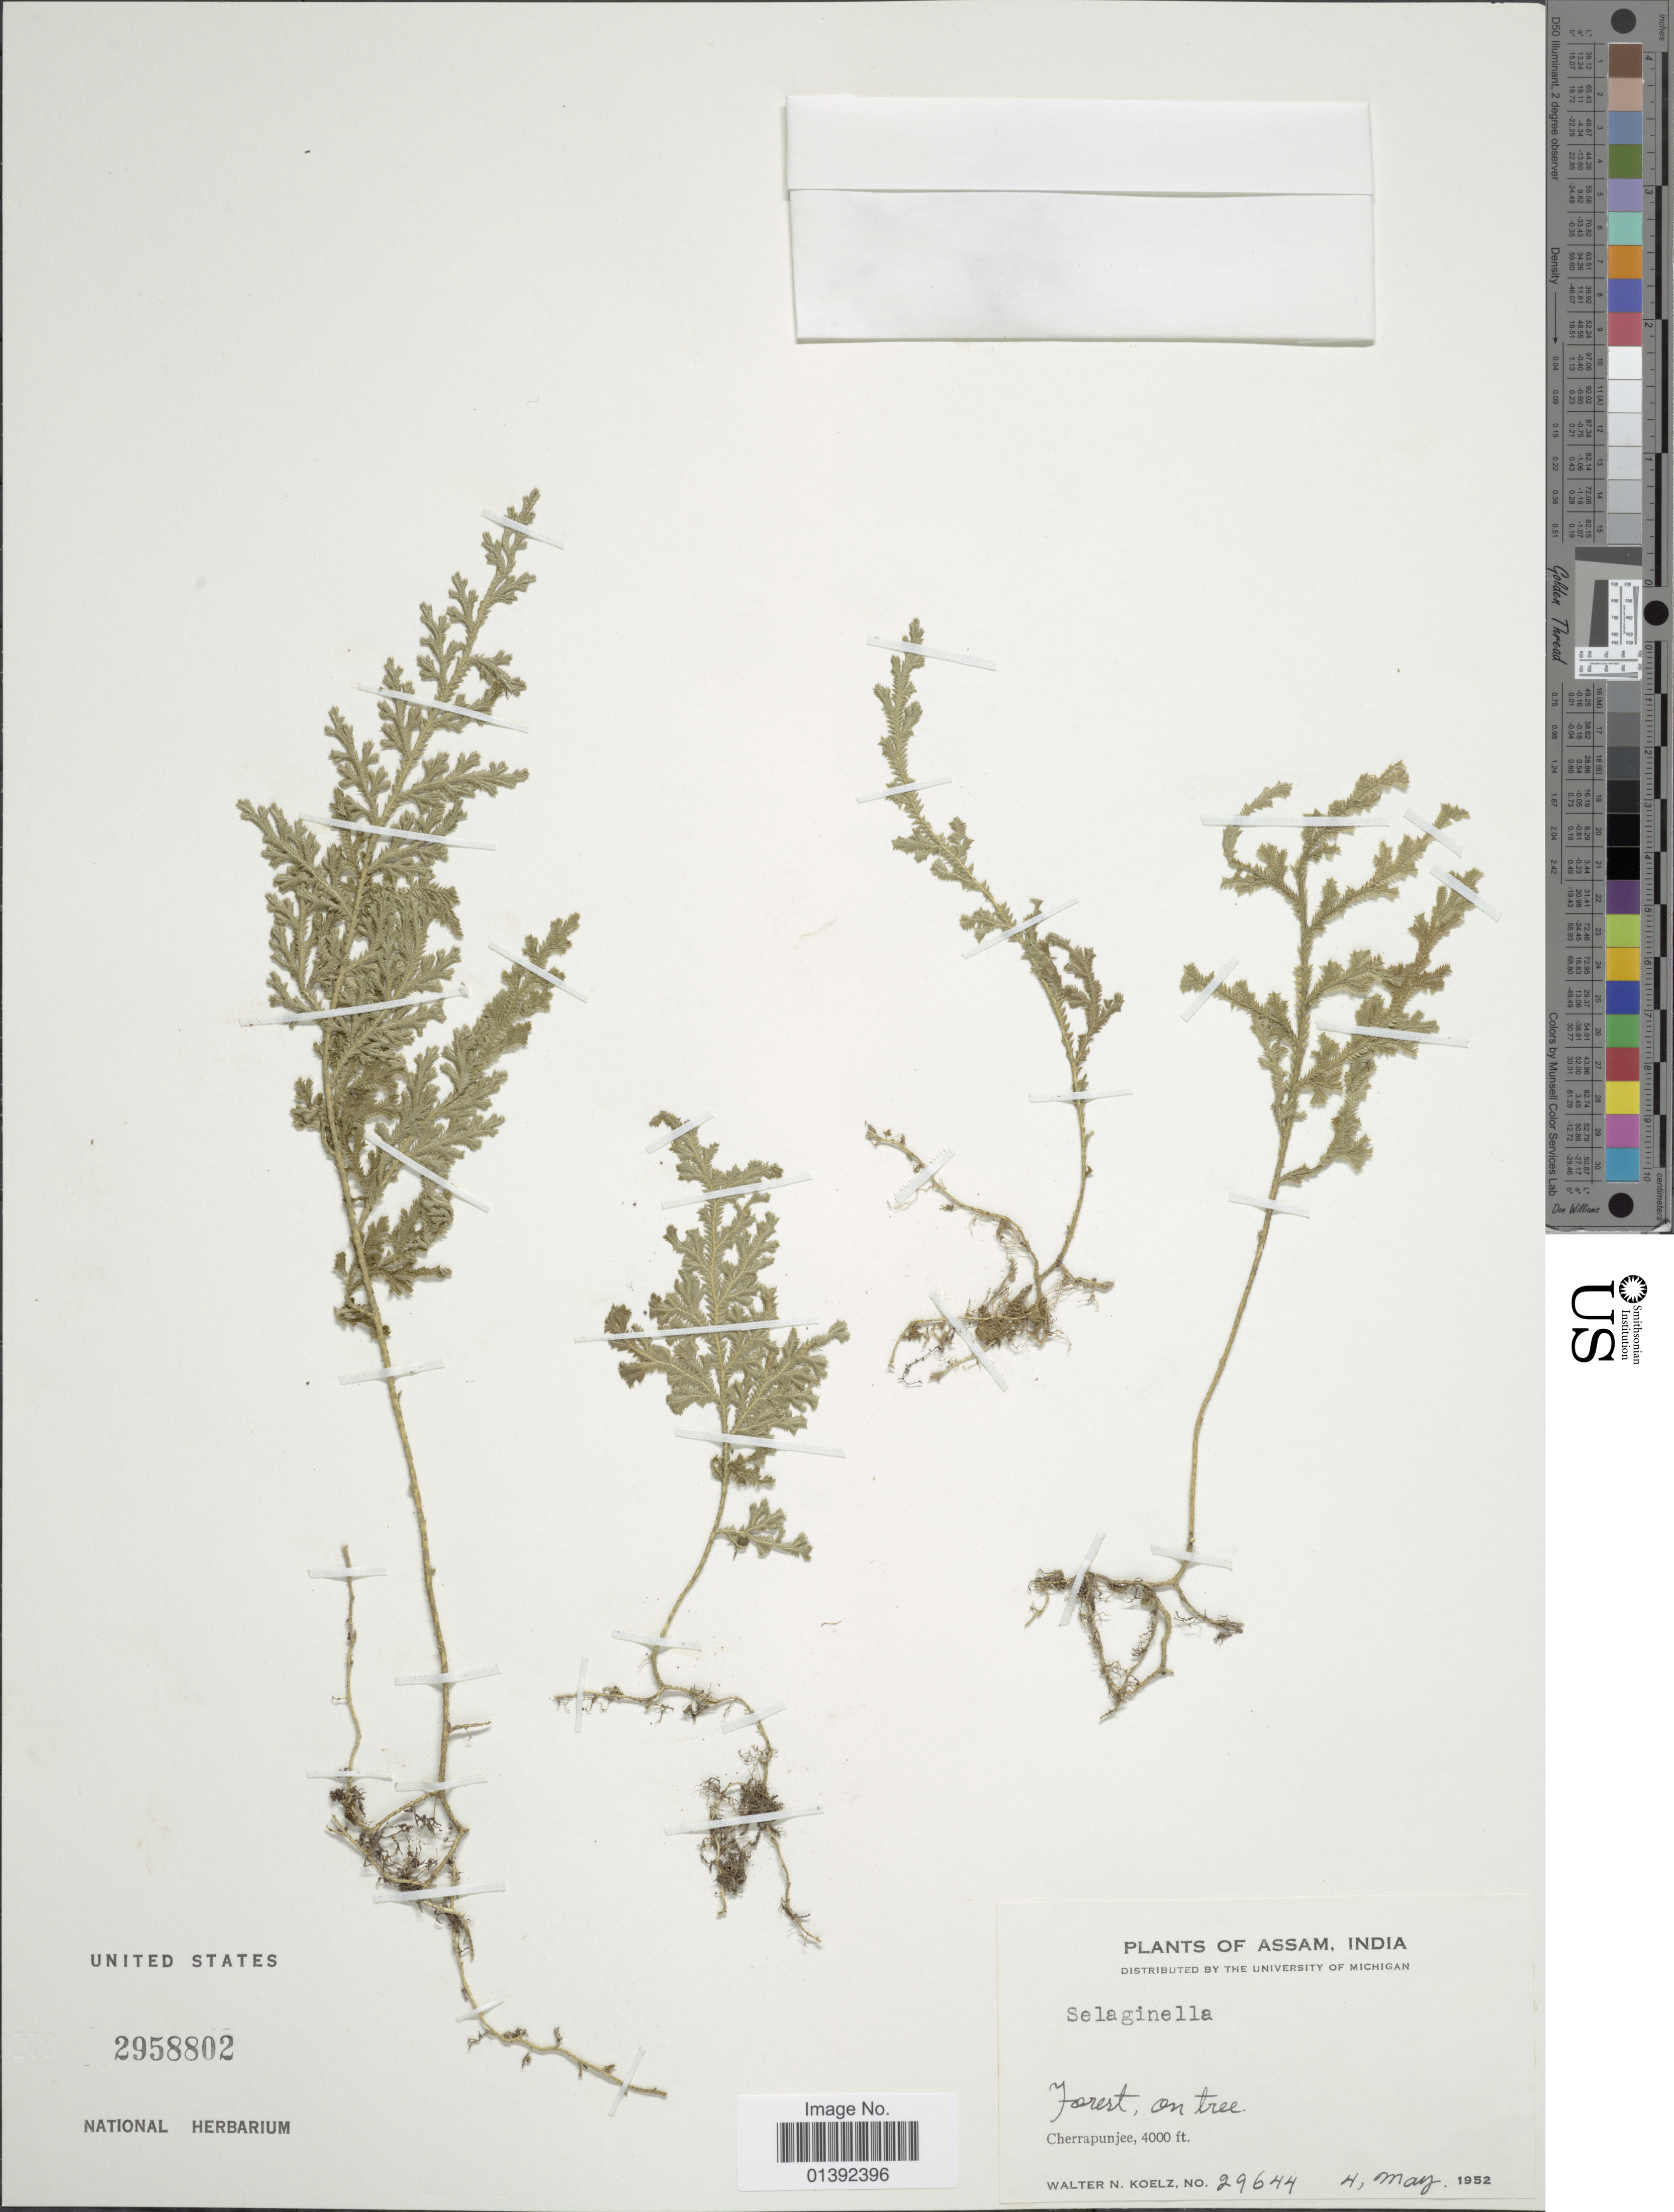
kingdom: Plantae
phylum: Tracheophyta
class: Lycopodiopsida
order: Selaginellales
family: Selaginellaceae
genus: Selaginella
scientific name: Selaginella sp.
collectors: W. N. Koelz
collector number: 29644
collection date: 1952-05-04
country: India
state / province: Assam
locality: Cehrrapunjee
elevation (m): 1219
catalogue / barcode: US 2958802